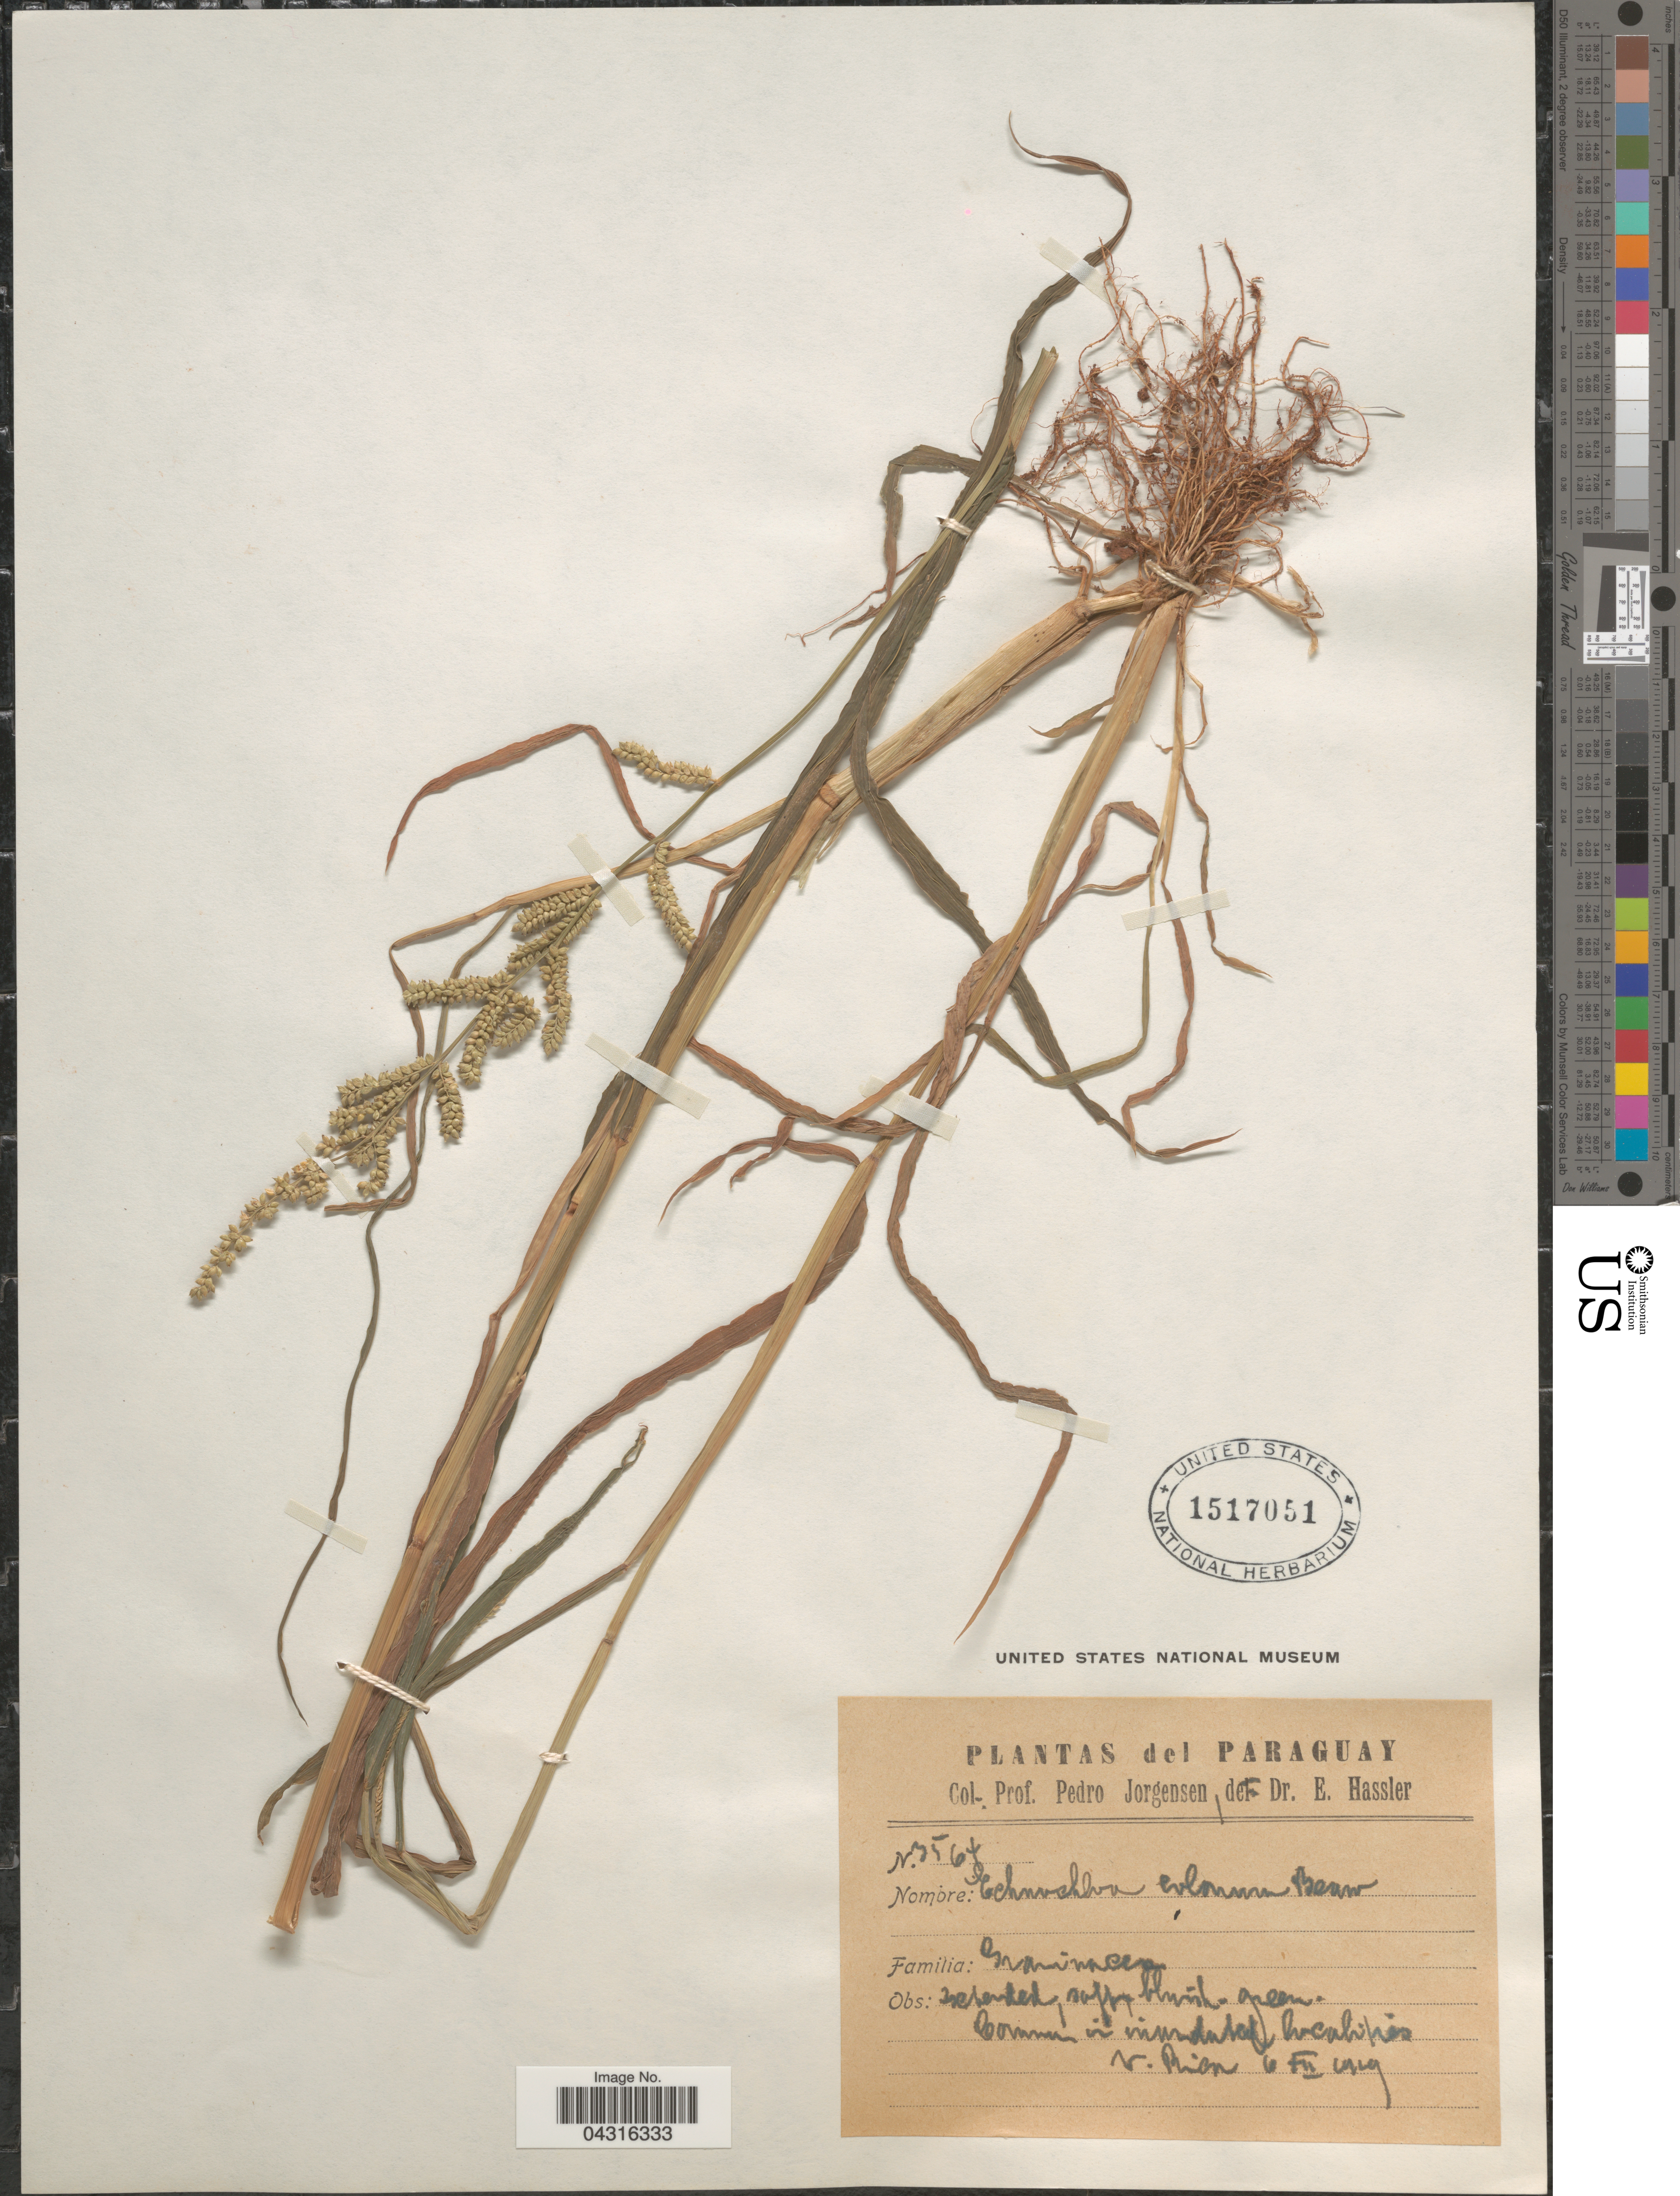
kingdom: Plantae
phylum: Tracheophyta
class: Liliopsida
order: Poales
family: Poaceae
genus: Echinochloa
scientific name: Echinochloa colona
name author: (L.) Link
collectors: P. Jörgensen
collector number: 3564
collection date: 1919-03-06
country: Paraguay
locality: V. Rica.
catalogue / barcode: US 1517051